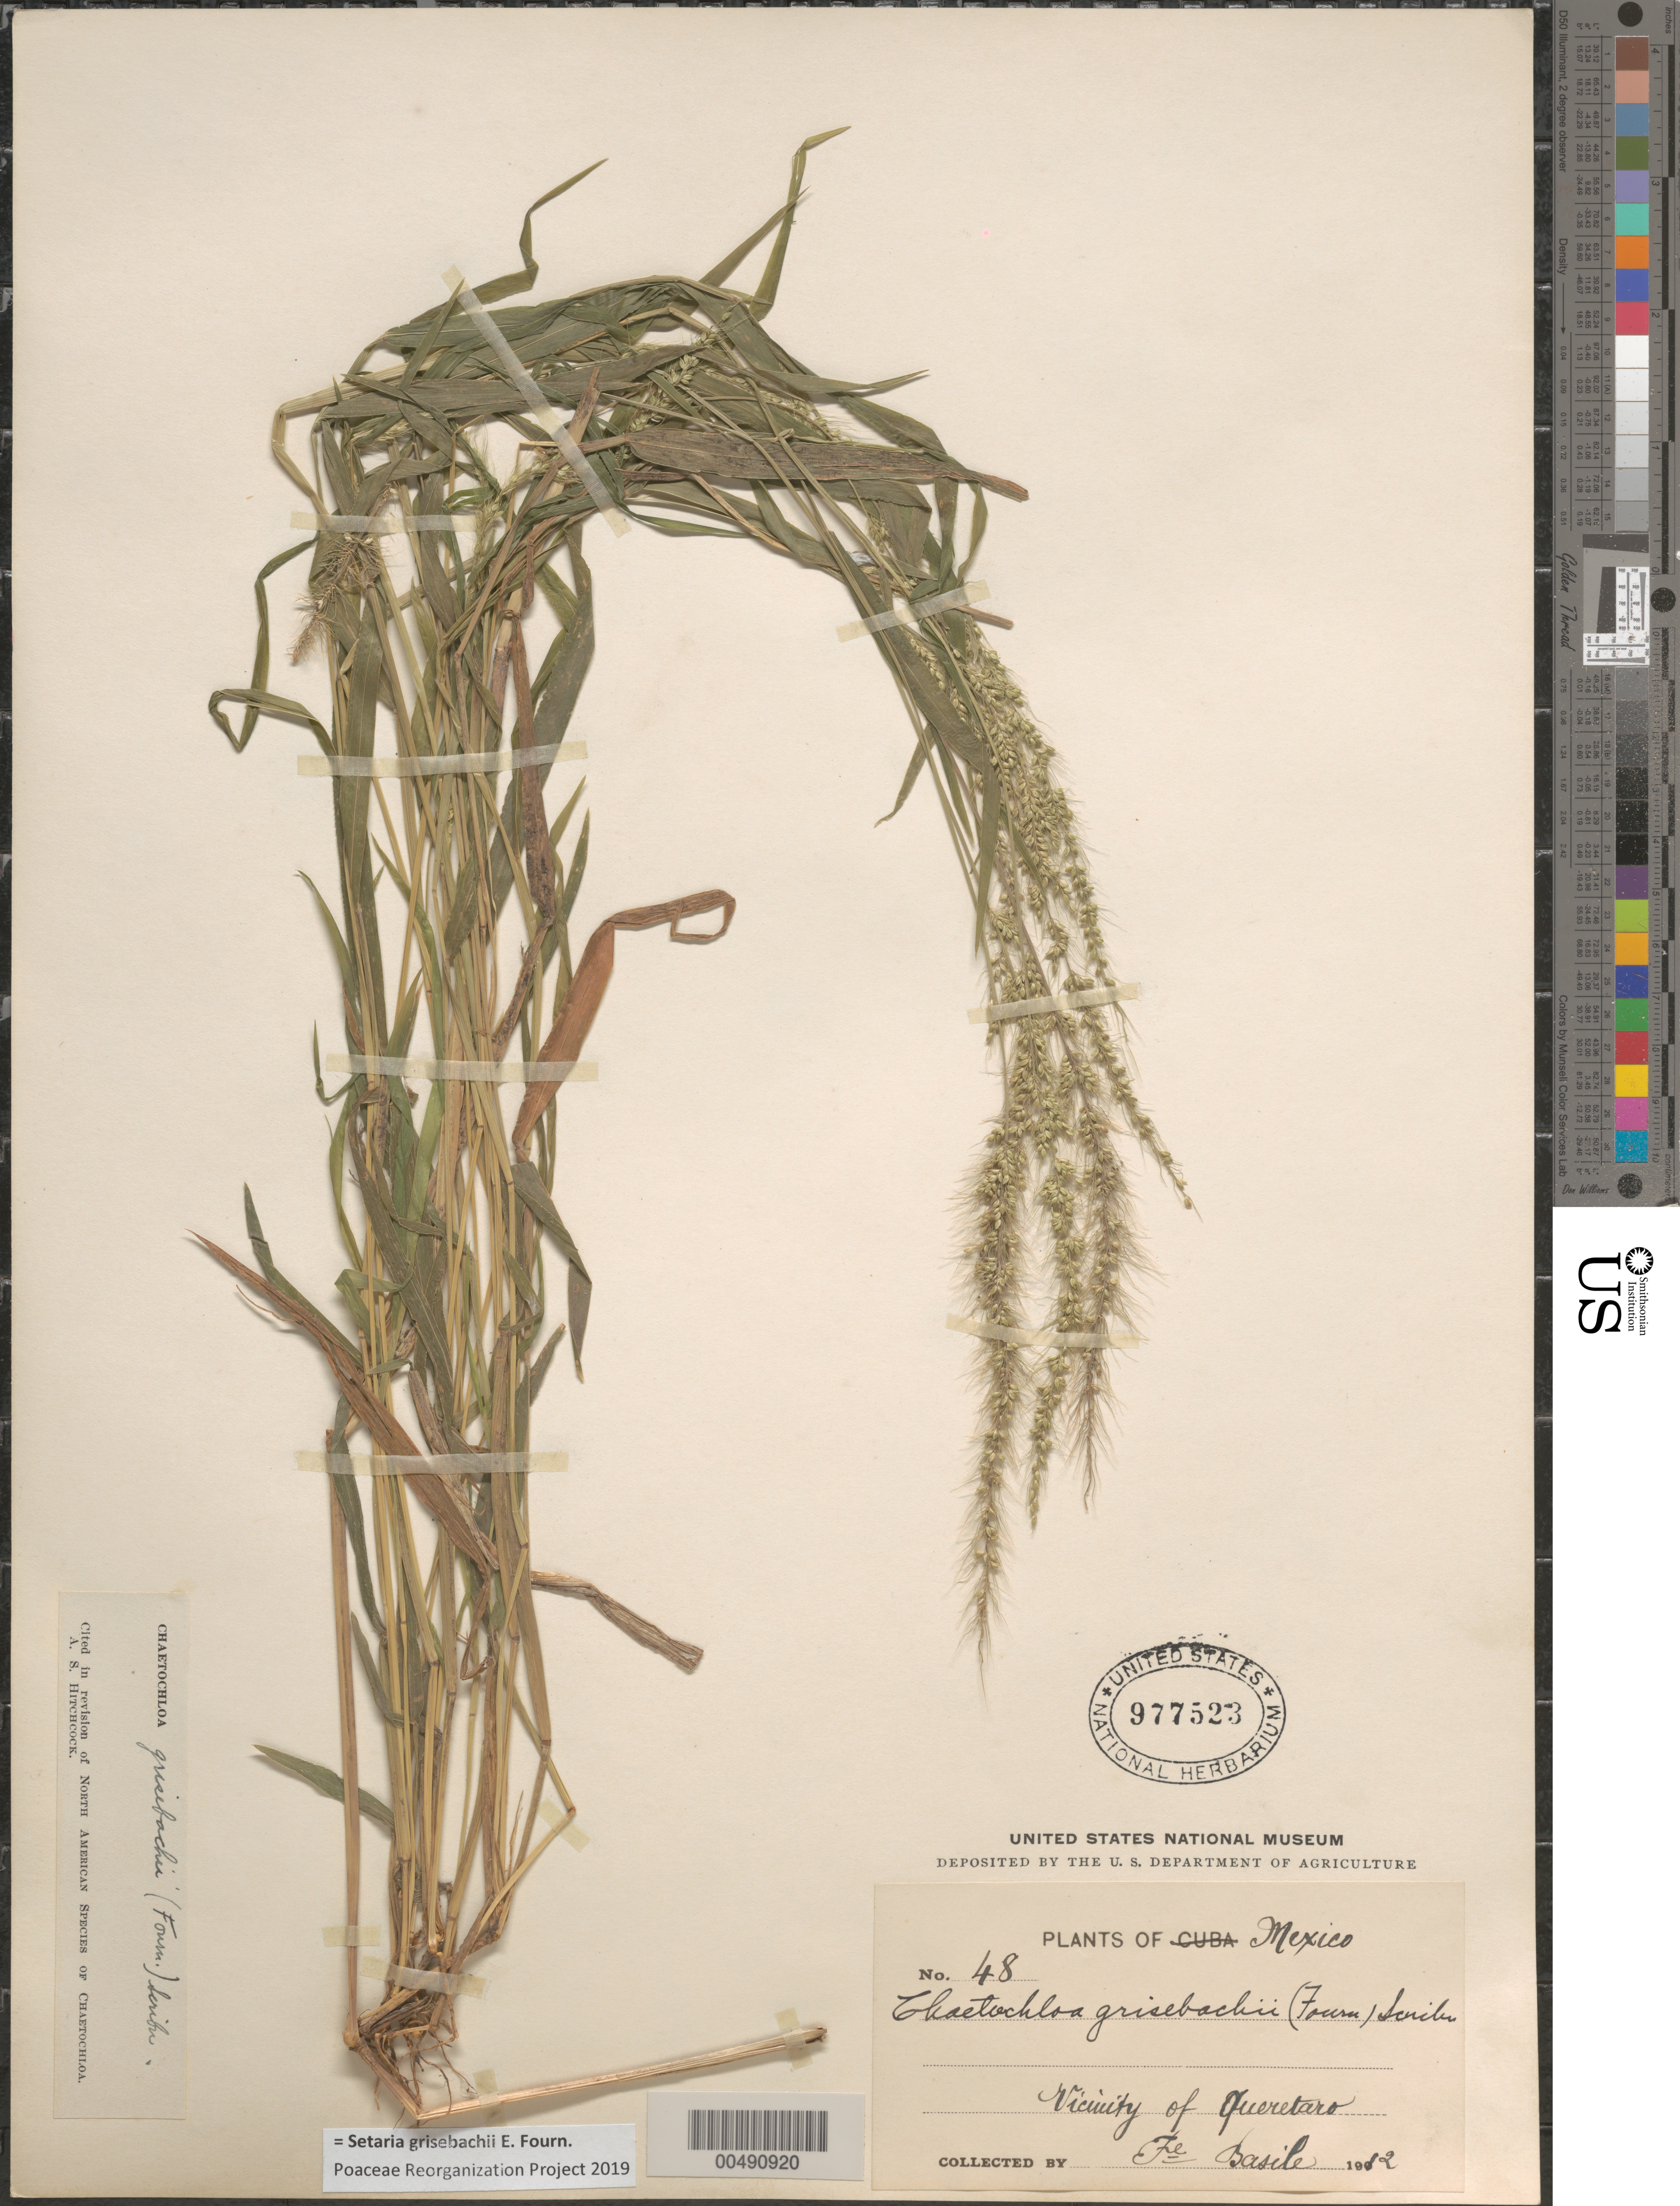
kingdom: Plantae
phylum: Tracheophyta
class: Liliopsida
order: Poales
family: Poaceae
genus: Setaria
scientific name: Setaria grisebachii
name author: E. Fourn.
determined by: Poaceae Reorganization Project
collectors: Bro. Basile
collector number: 48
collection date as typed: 1912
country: Mexico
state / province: Querétaro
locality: Vicinity of Querétaro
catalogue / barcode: US 977523